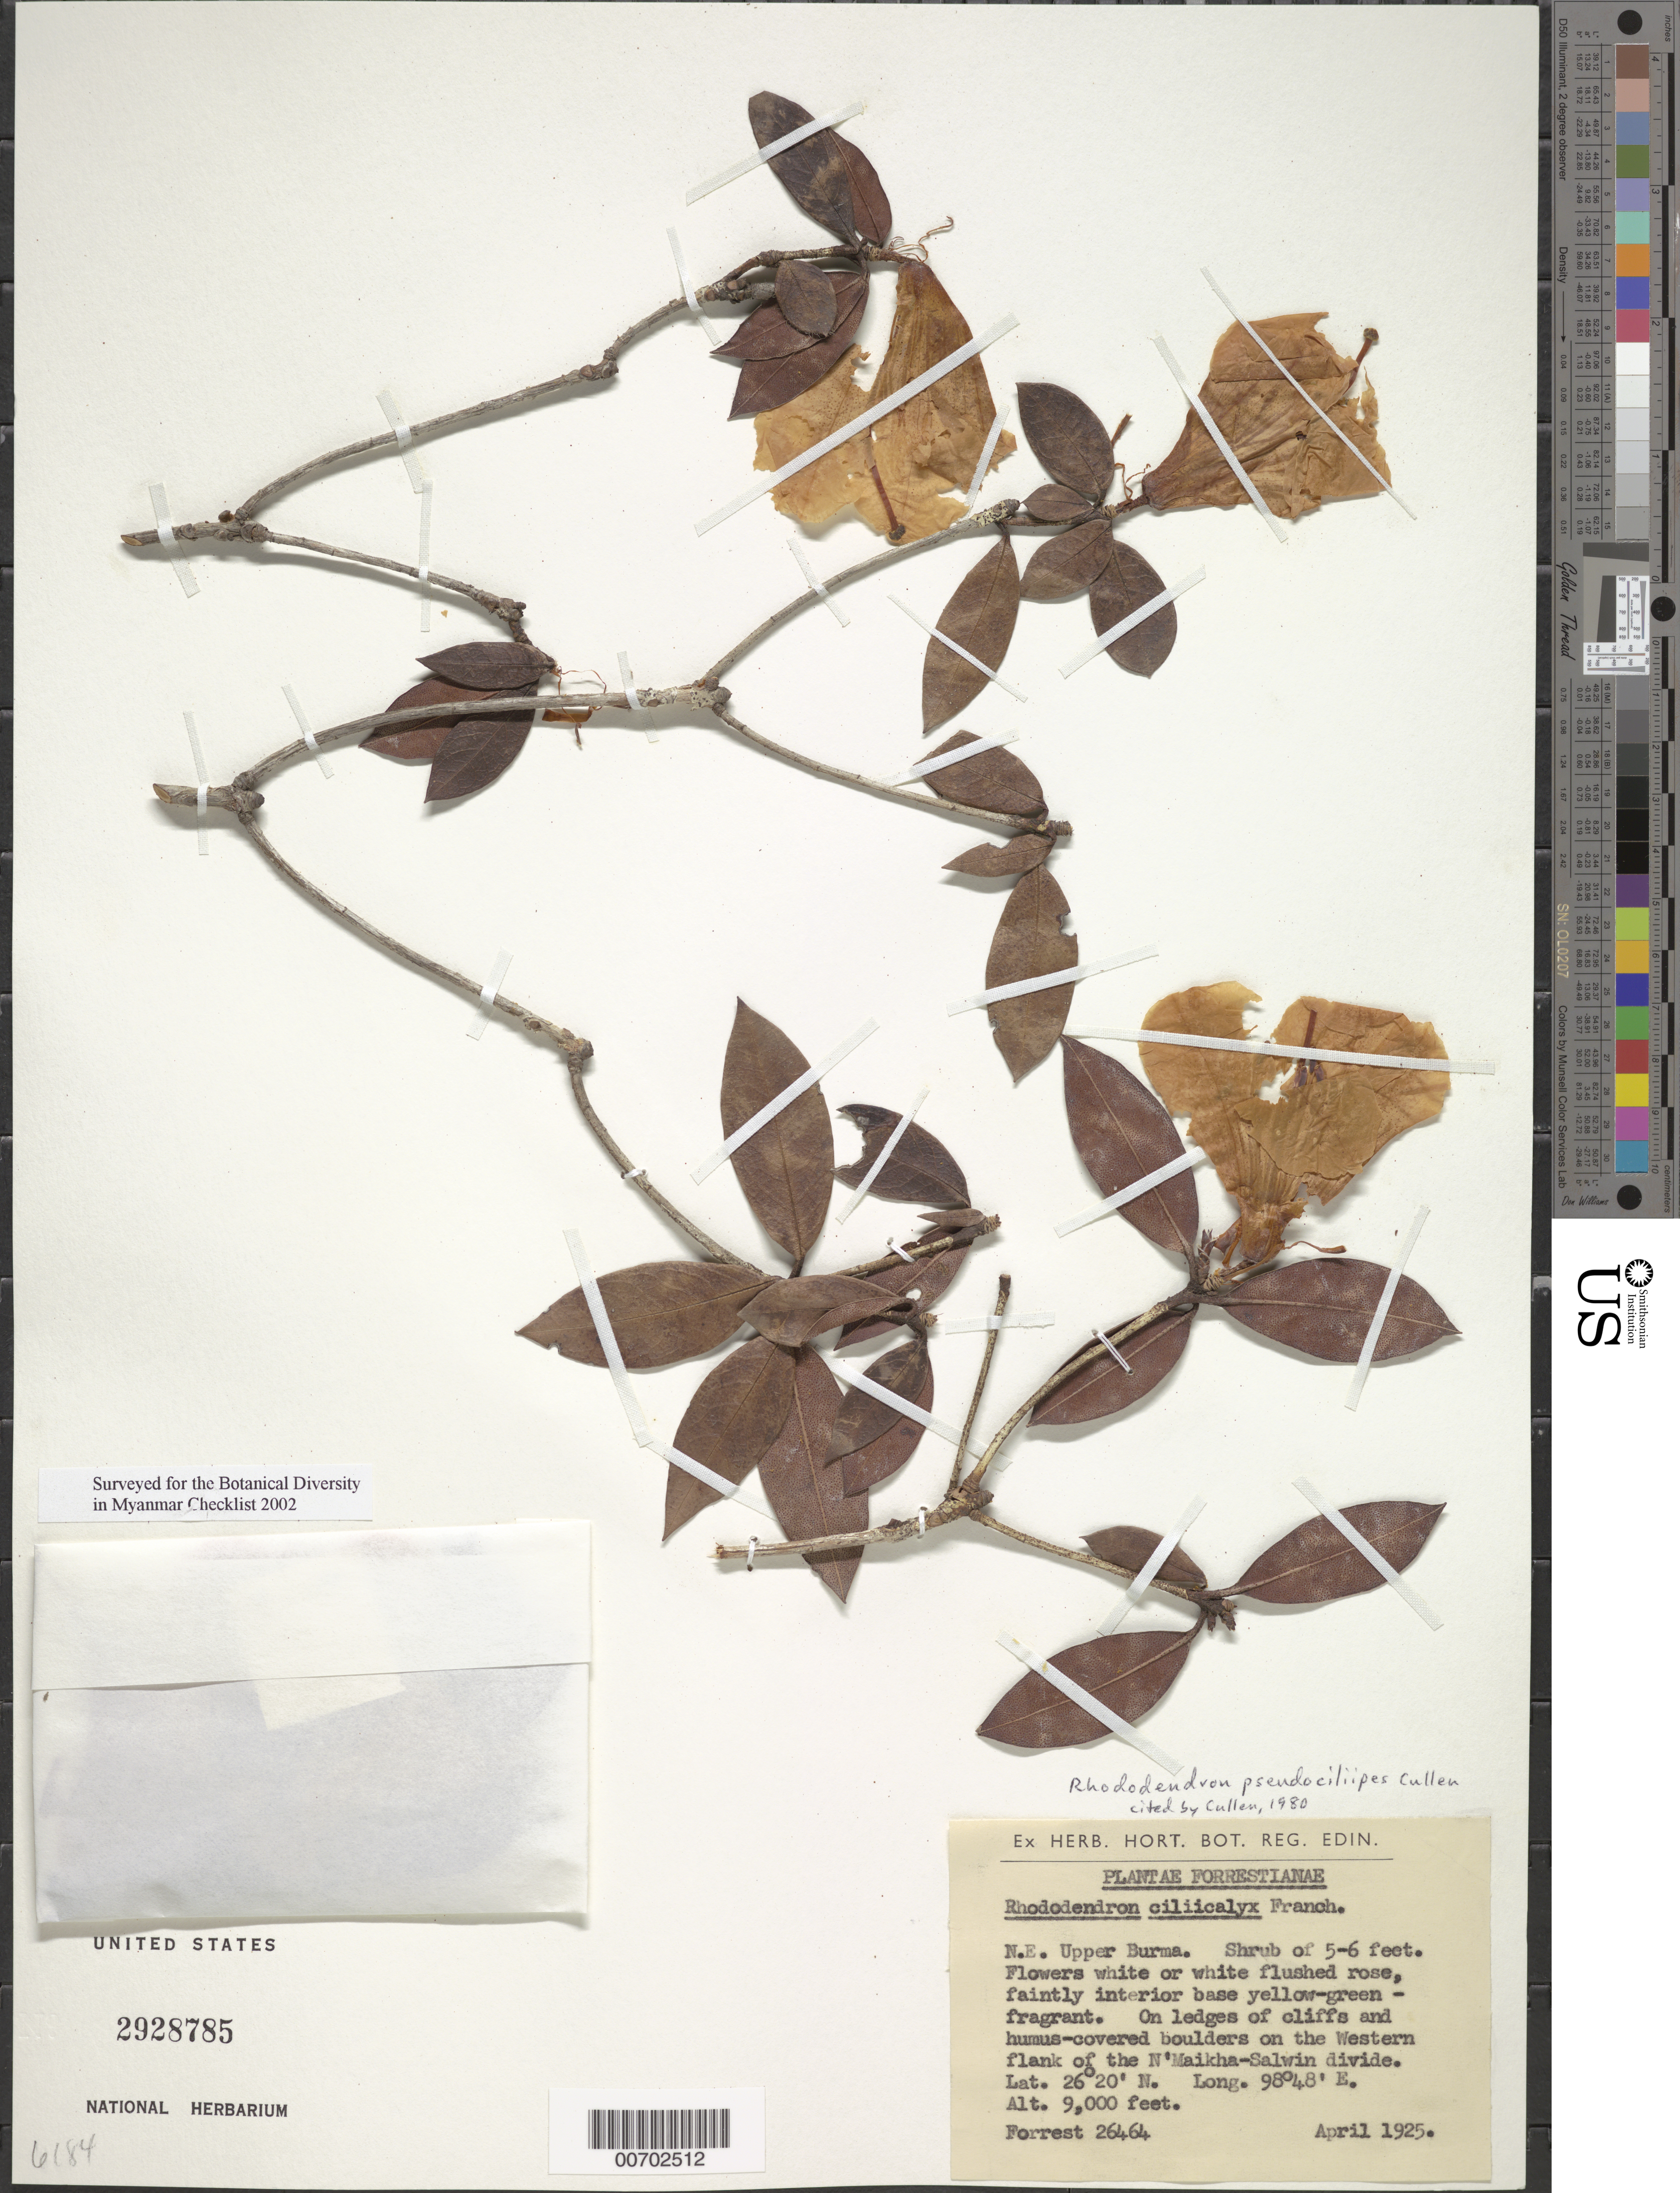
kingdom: Plantae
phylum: Tracheophyta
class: Magnoliopsida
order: Ericales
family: Ericaceae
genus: Rhododendron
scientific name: Rhododendron pseudociliipes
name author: Cullen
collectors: G. Forrest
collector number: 26464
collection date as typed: Apr 1925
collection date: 1925-04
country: Myanmar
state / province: Kachin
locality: N'Maikha-Salwin Divide, W flank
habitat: Ledges of cliffs in side valleys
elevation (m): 2743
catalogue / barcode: US 2928785